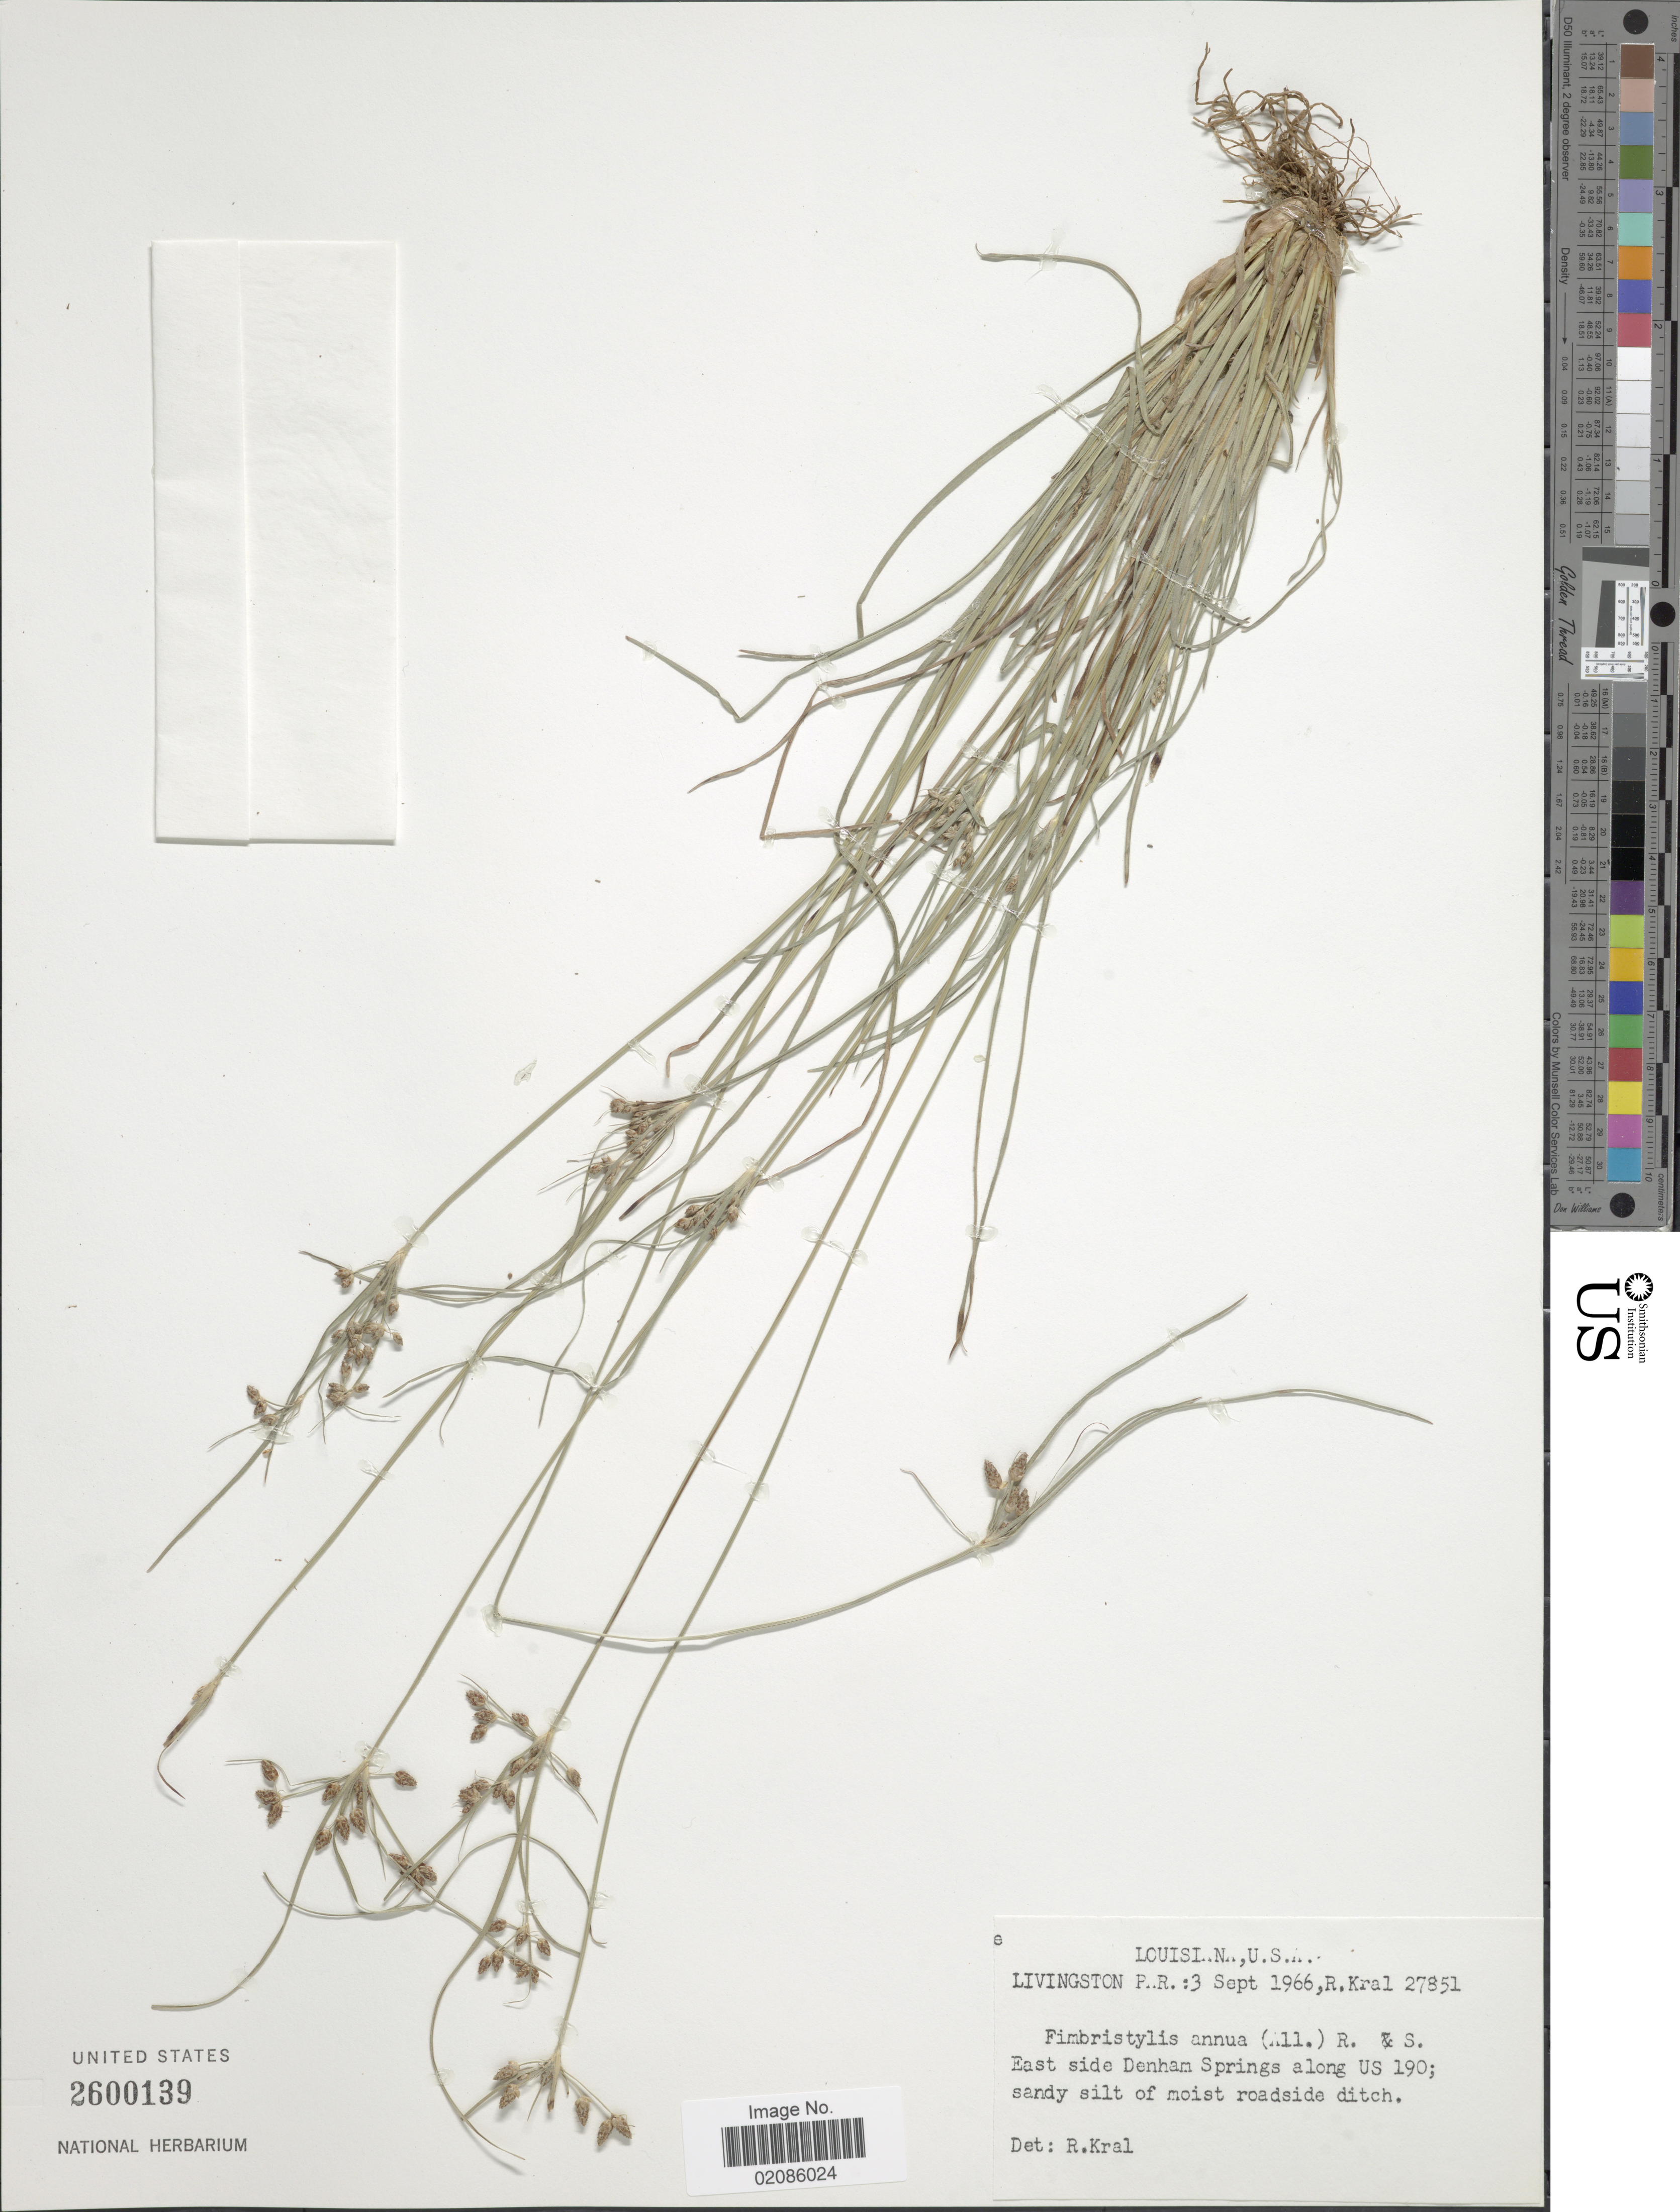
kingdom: Plantae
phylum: Tracheophyta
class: Liliopsida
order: Poales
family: Cyperaceae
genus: Fimbristylis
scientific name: Fimbristylis annua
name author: (All.) Roem. & Schult.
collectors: R. Kral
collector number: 27851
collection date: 1966-09-03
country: United States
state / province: Louisiana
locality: Livingston Par. East side Denham Springs along US 190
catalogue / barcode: US 2600139